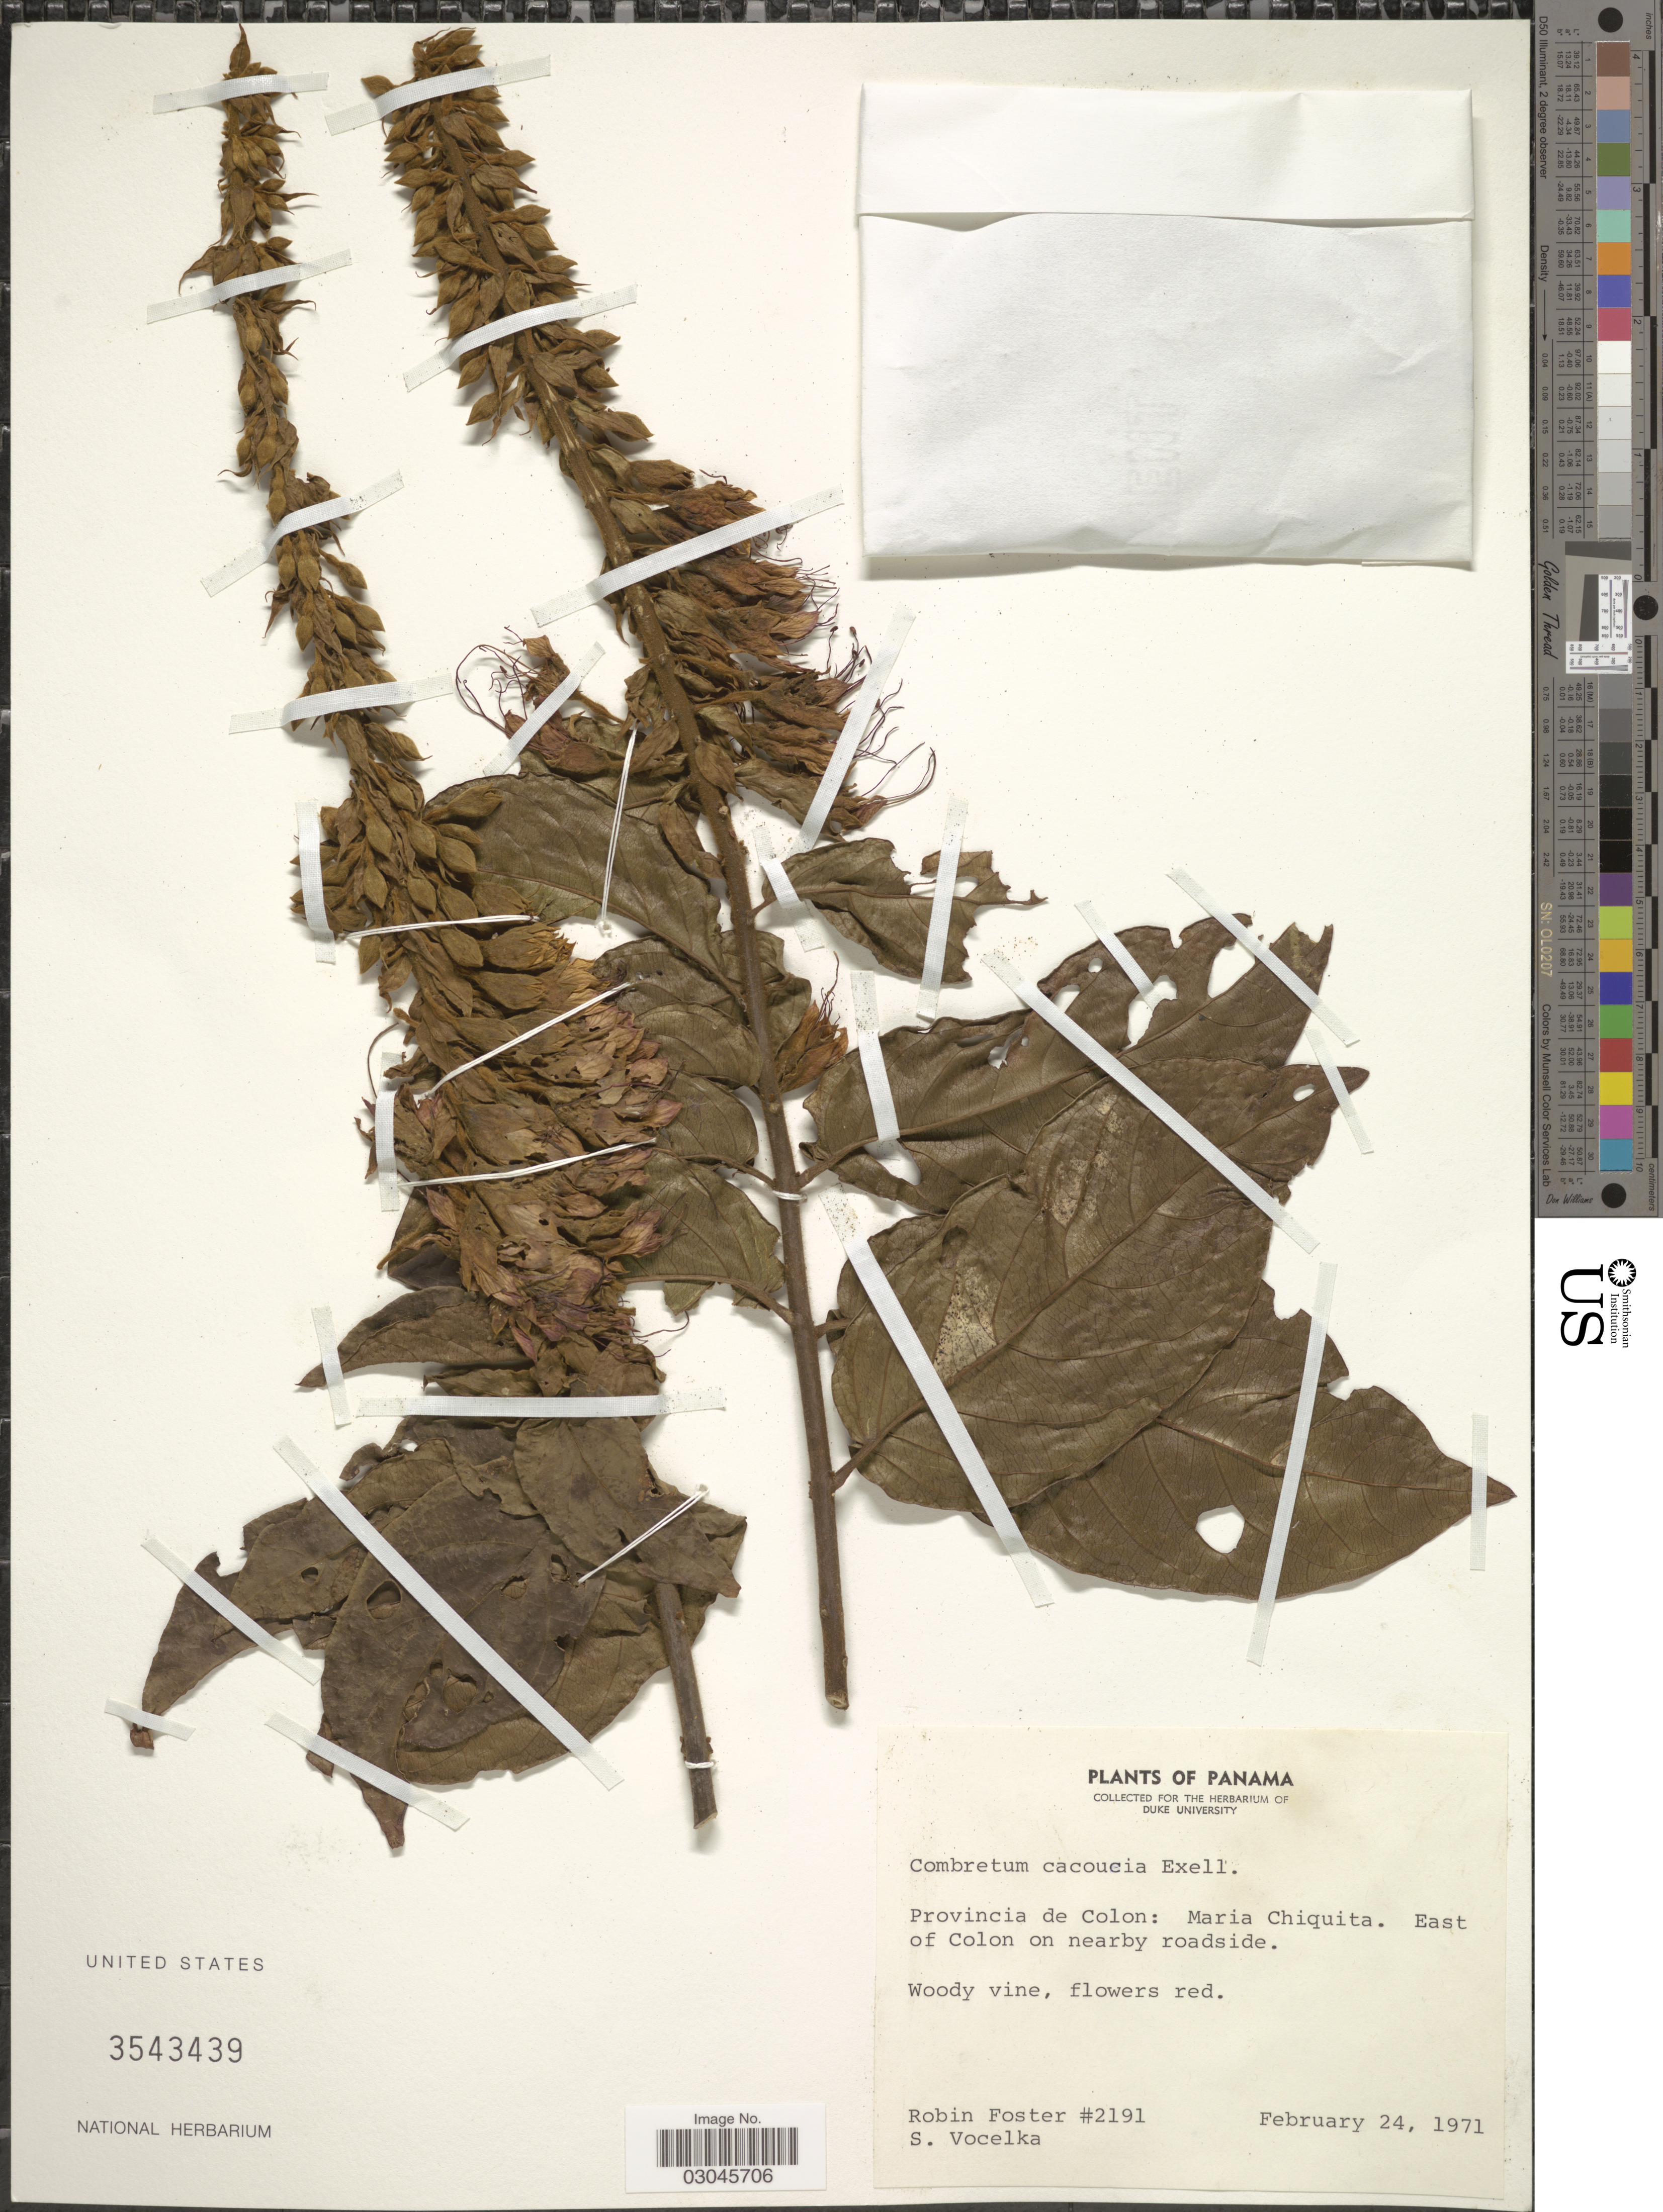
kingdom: Plantae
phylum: Tracheophyta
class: Magnoliopsida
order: Myrtales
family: Combretaceae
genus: Combretum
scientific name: Combretum cacoucia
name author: Exell ex Sandwith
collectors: R. B. Foster & S. Vocelka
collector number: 2191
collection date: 1971-02-24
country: Panama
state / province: Colón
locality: Provincia de Colon: Maria Chiquita. East of Colon on nearby roadside.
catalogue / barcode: US 3543439